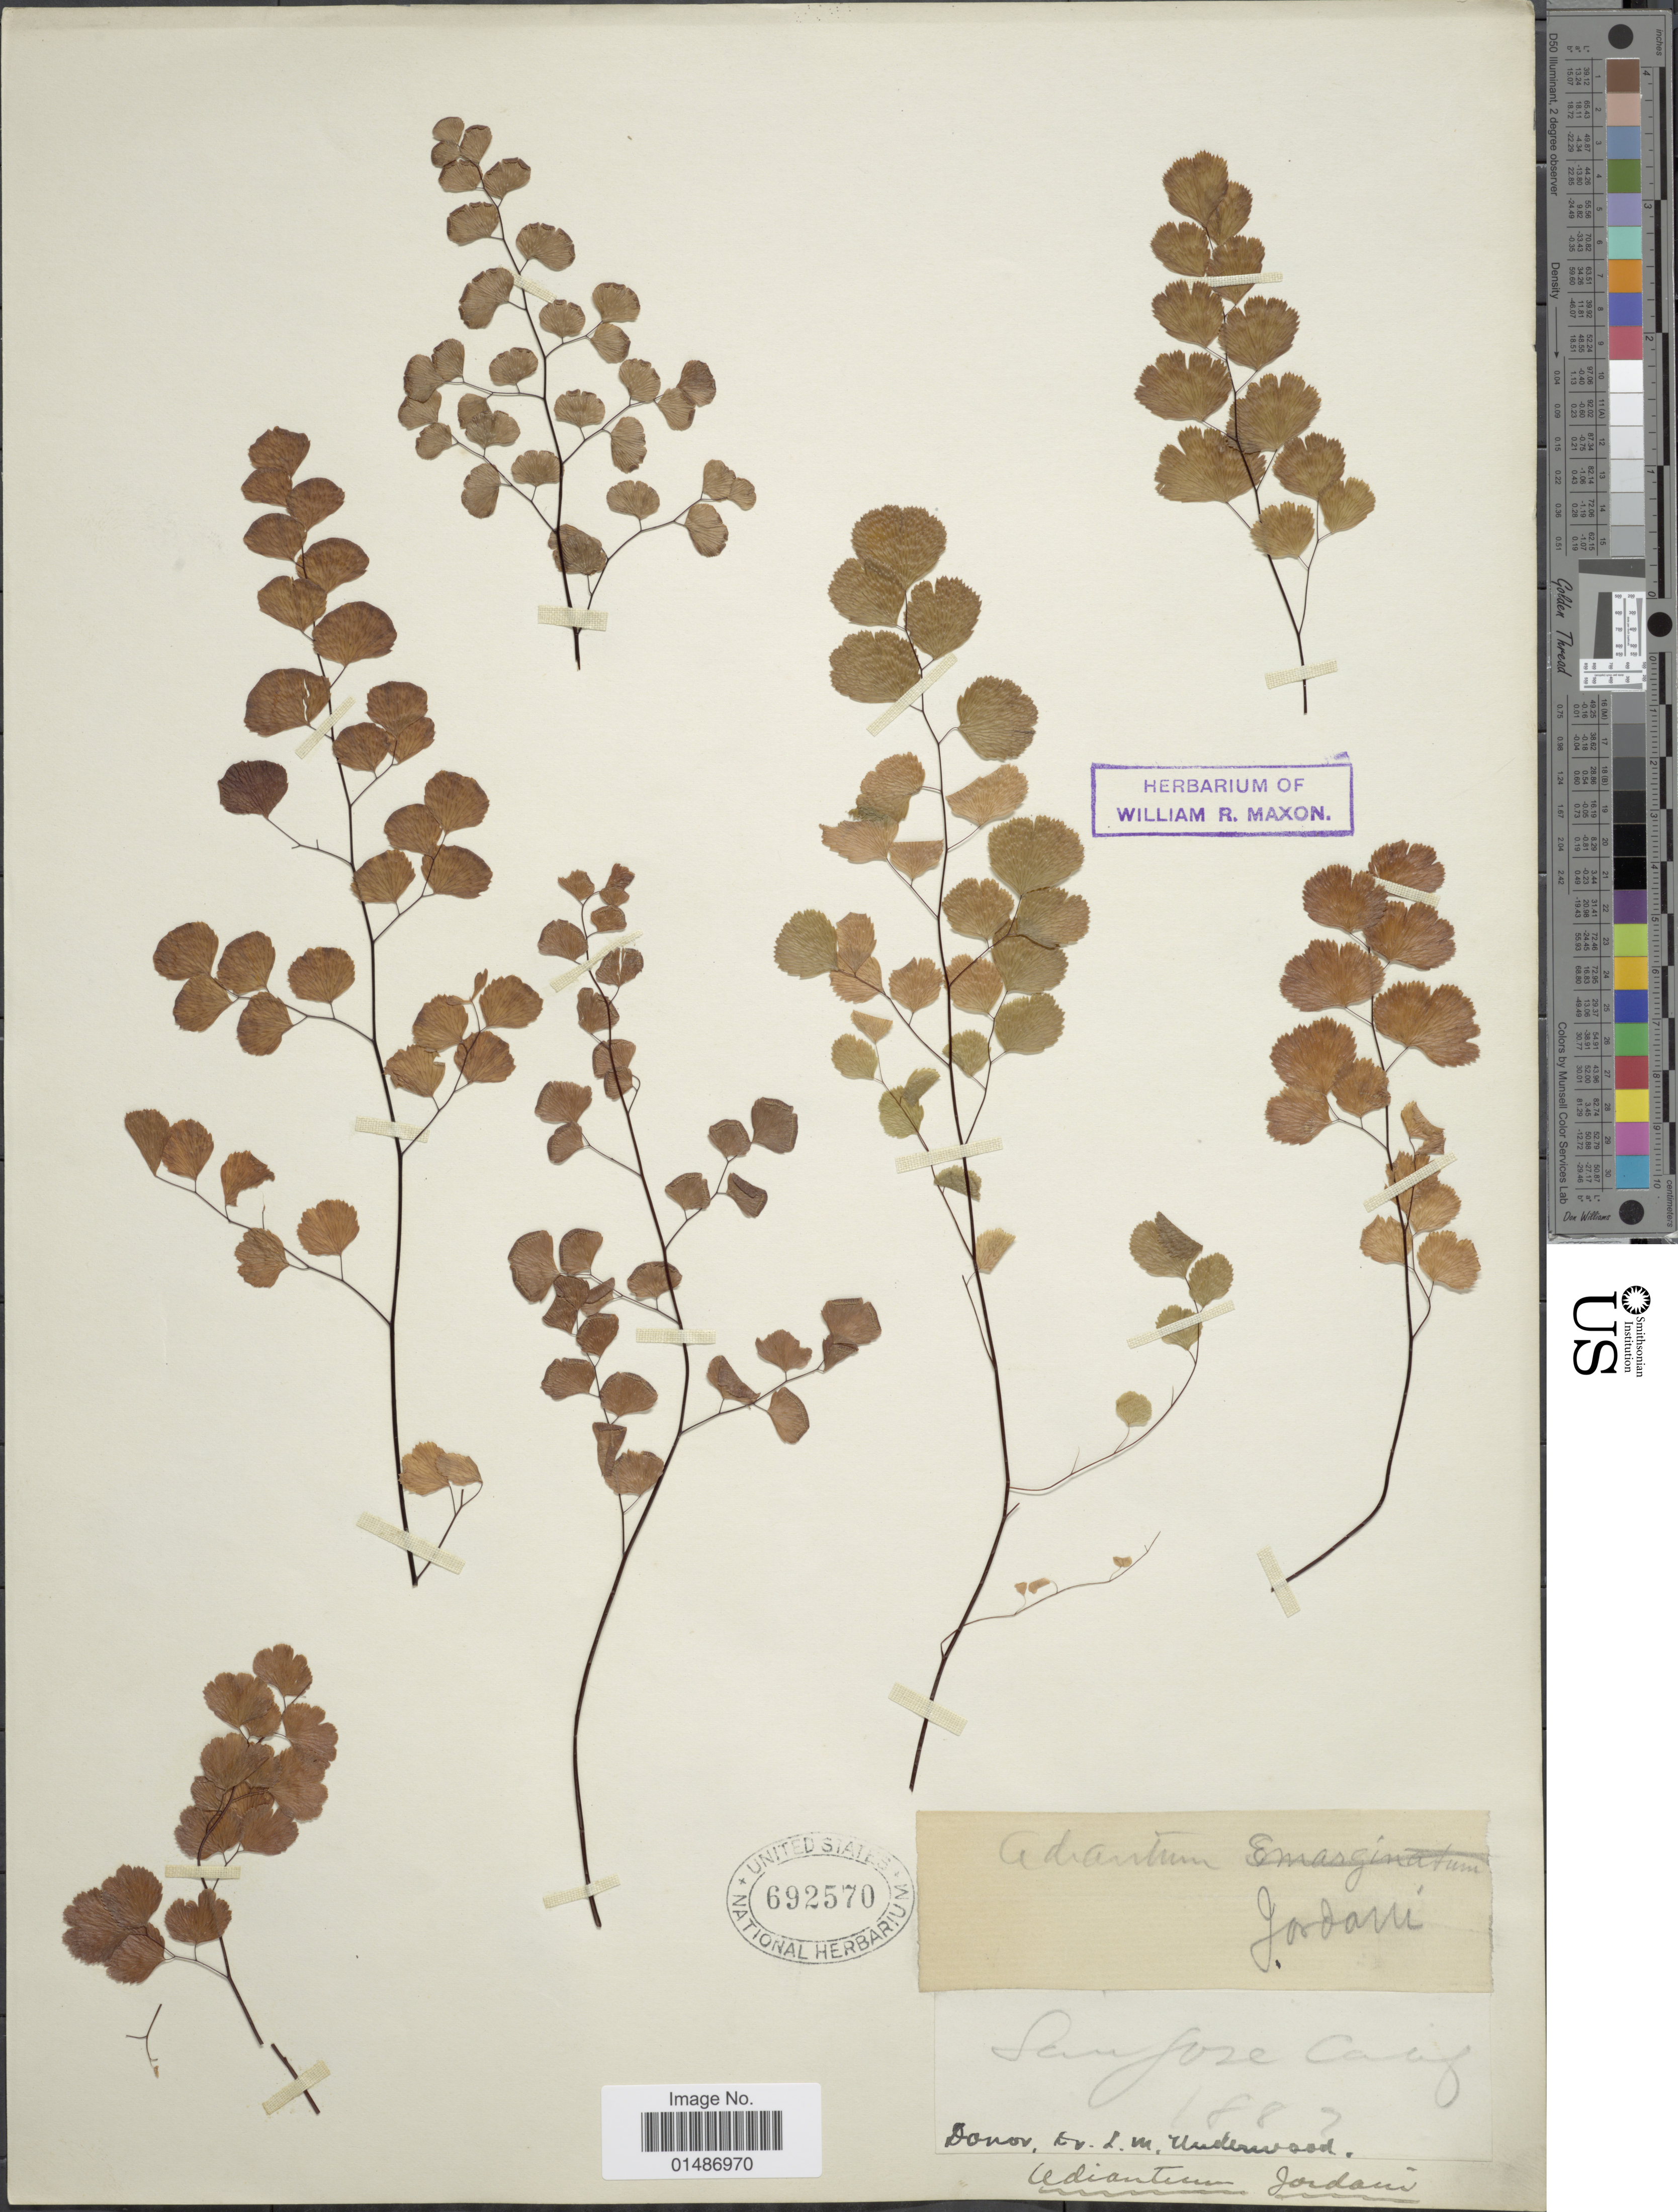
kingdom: Plantae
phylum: Tracheophyta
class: Polypodiopsida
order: Polypodiales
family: Pteridaceae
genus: Adiantum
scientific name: Adiantum jordanii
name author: C.H. Mull.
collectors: L. M. Underwood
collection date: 1887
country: United States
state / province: California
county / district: Santa Clara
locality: San Jose.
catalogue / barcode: US 692570